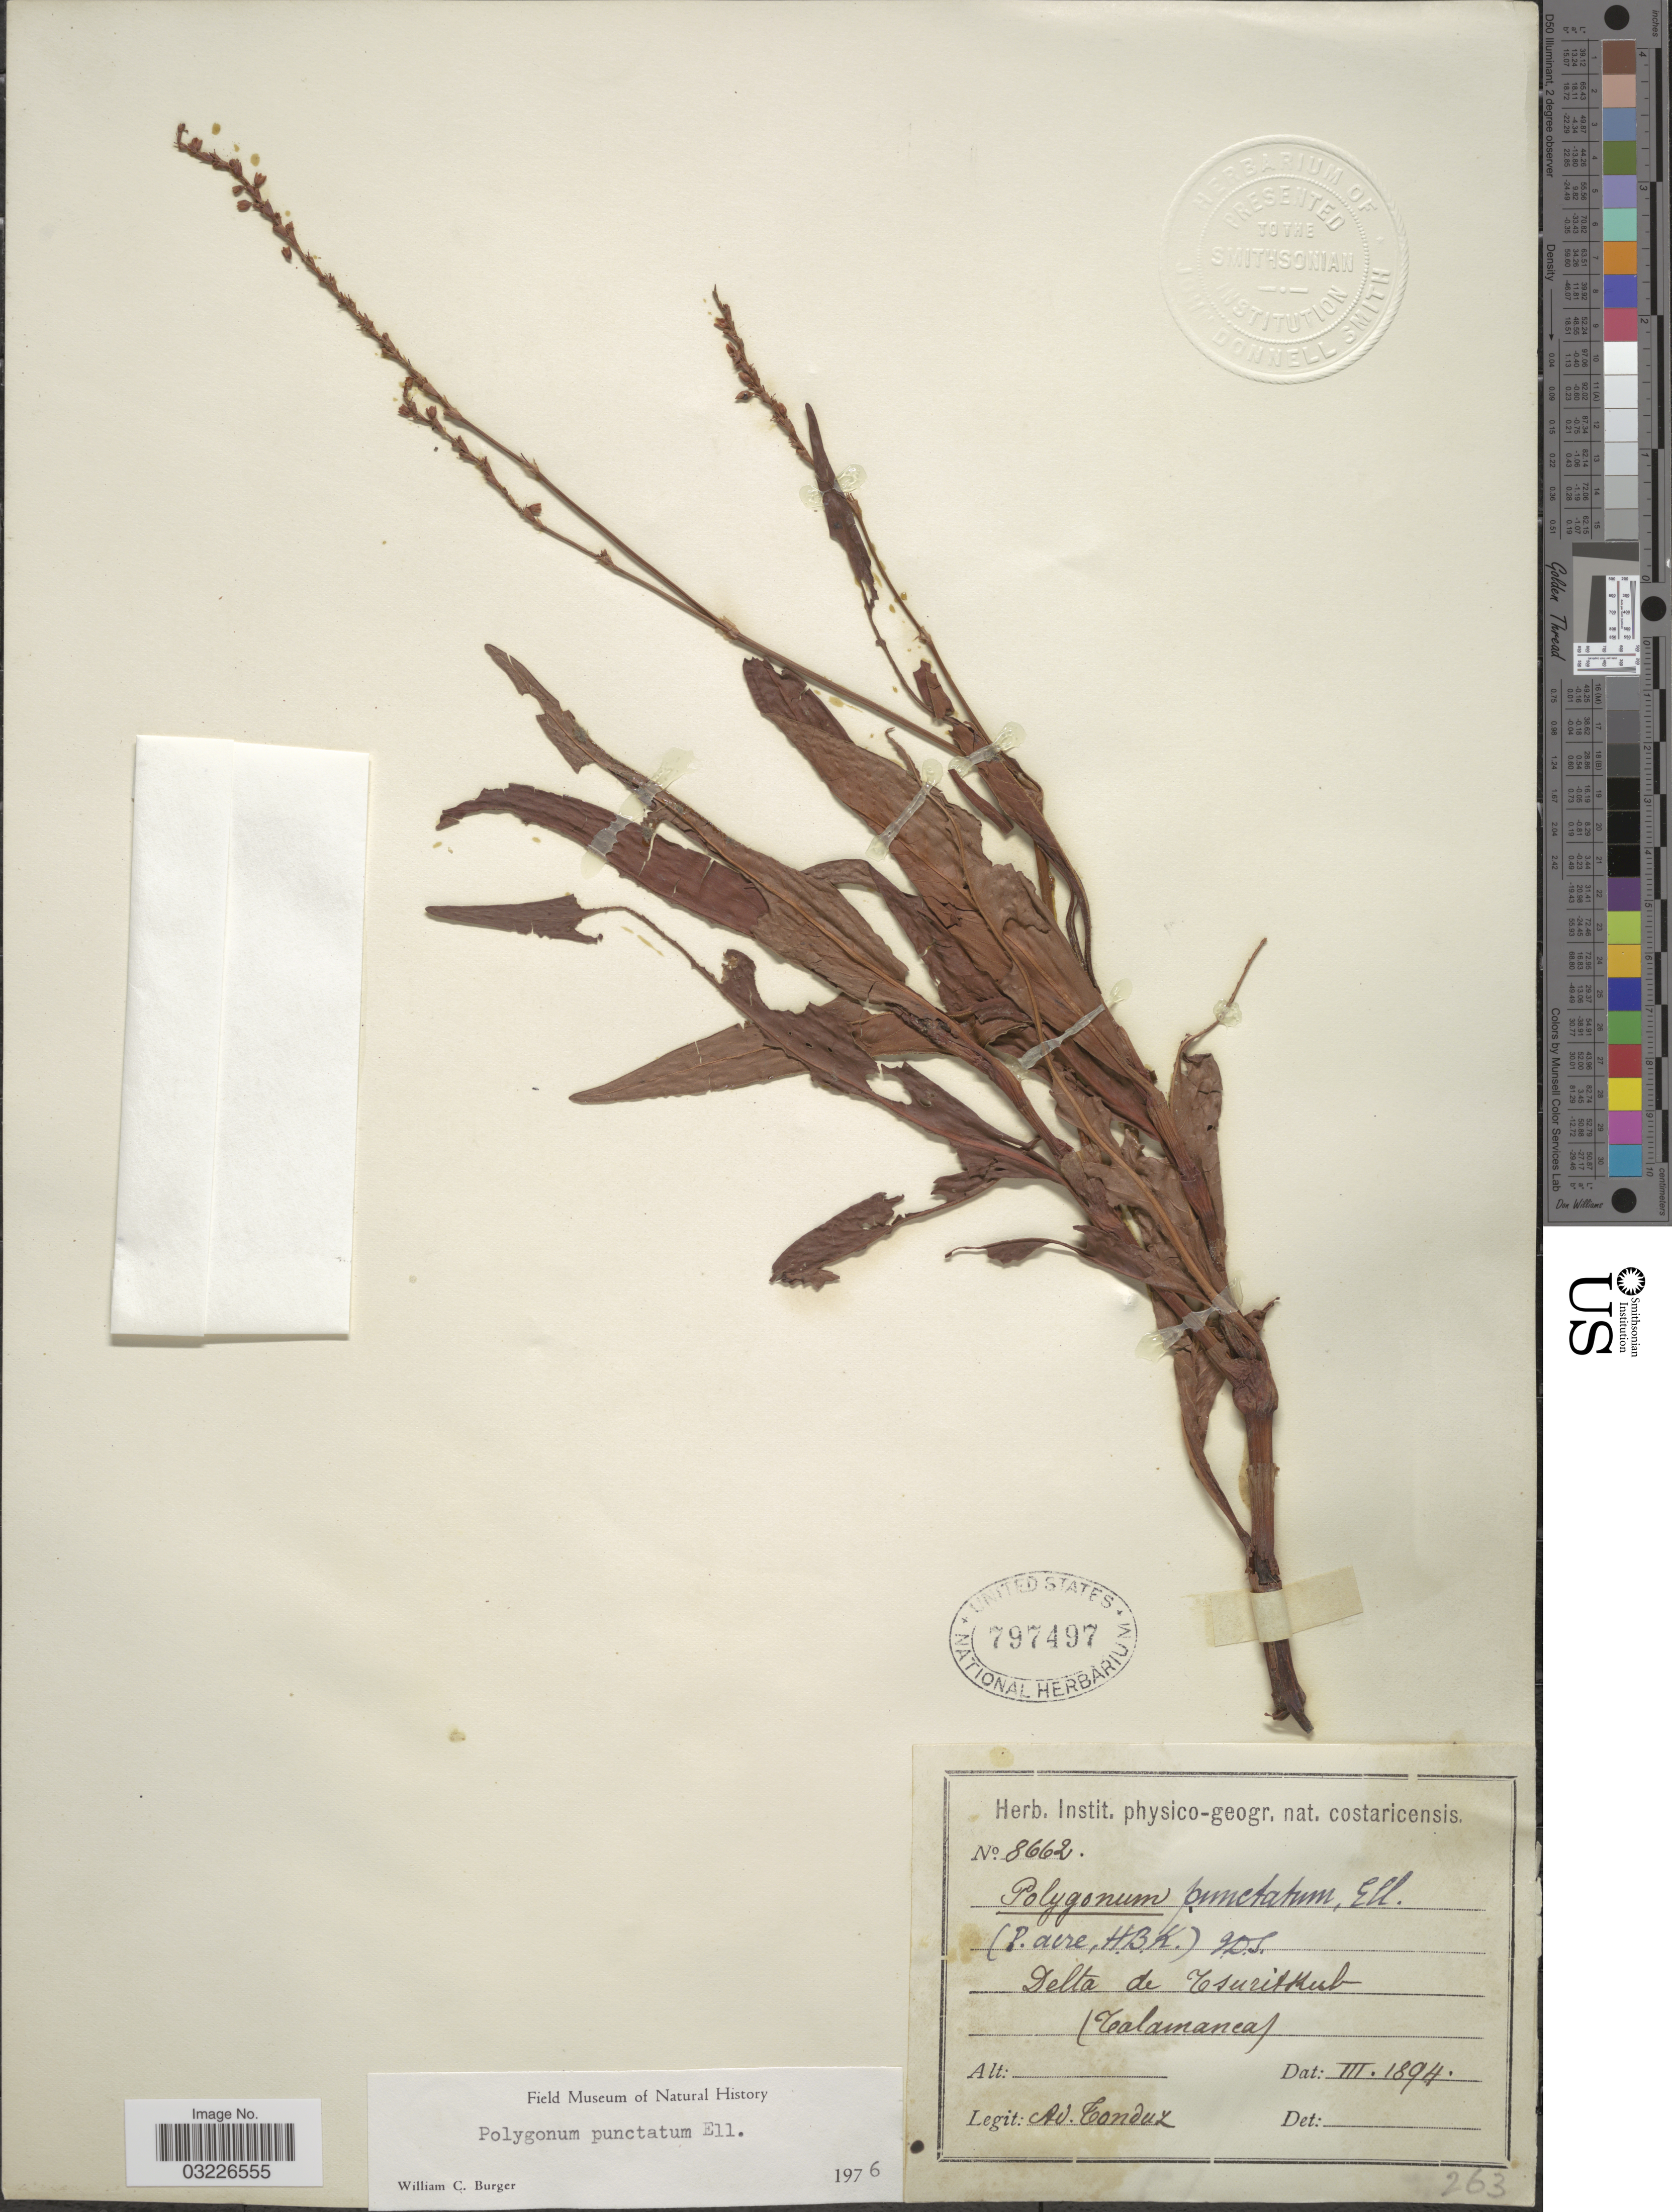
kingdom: Plantae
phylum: Tracheophyta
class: Magnoliopsida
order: Caryophyllales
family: Polygonaceae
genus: Persicaria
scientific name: Persicaria punctata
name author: (Elliott) Small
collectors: A. Tonduz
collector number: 8662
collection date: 1894-03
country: Costa Rica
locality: Delta de Tsuritkub. (Talamanca).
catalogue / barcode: US 797497